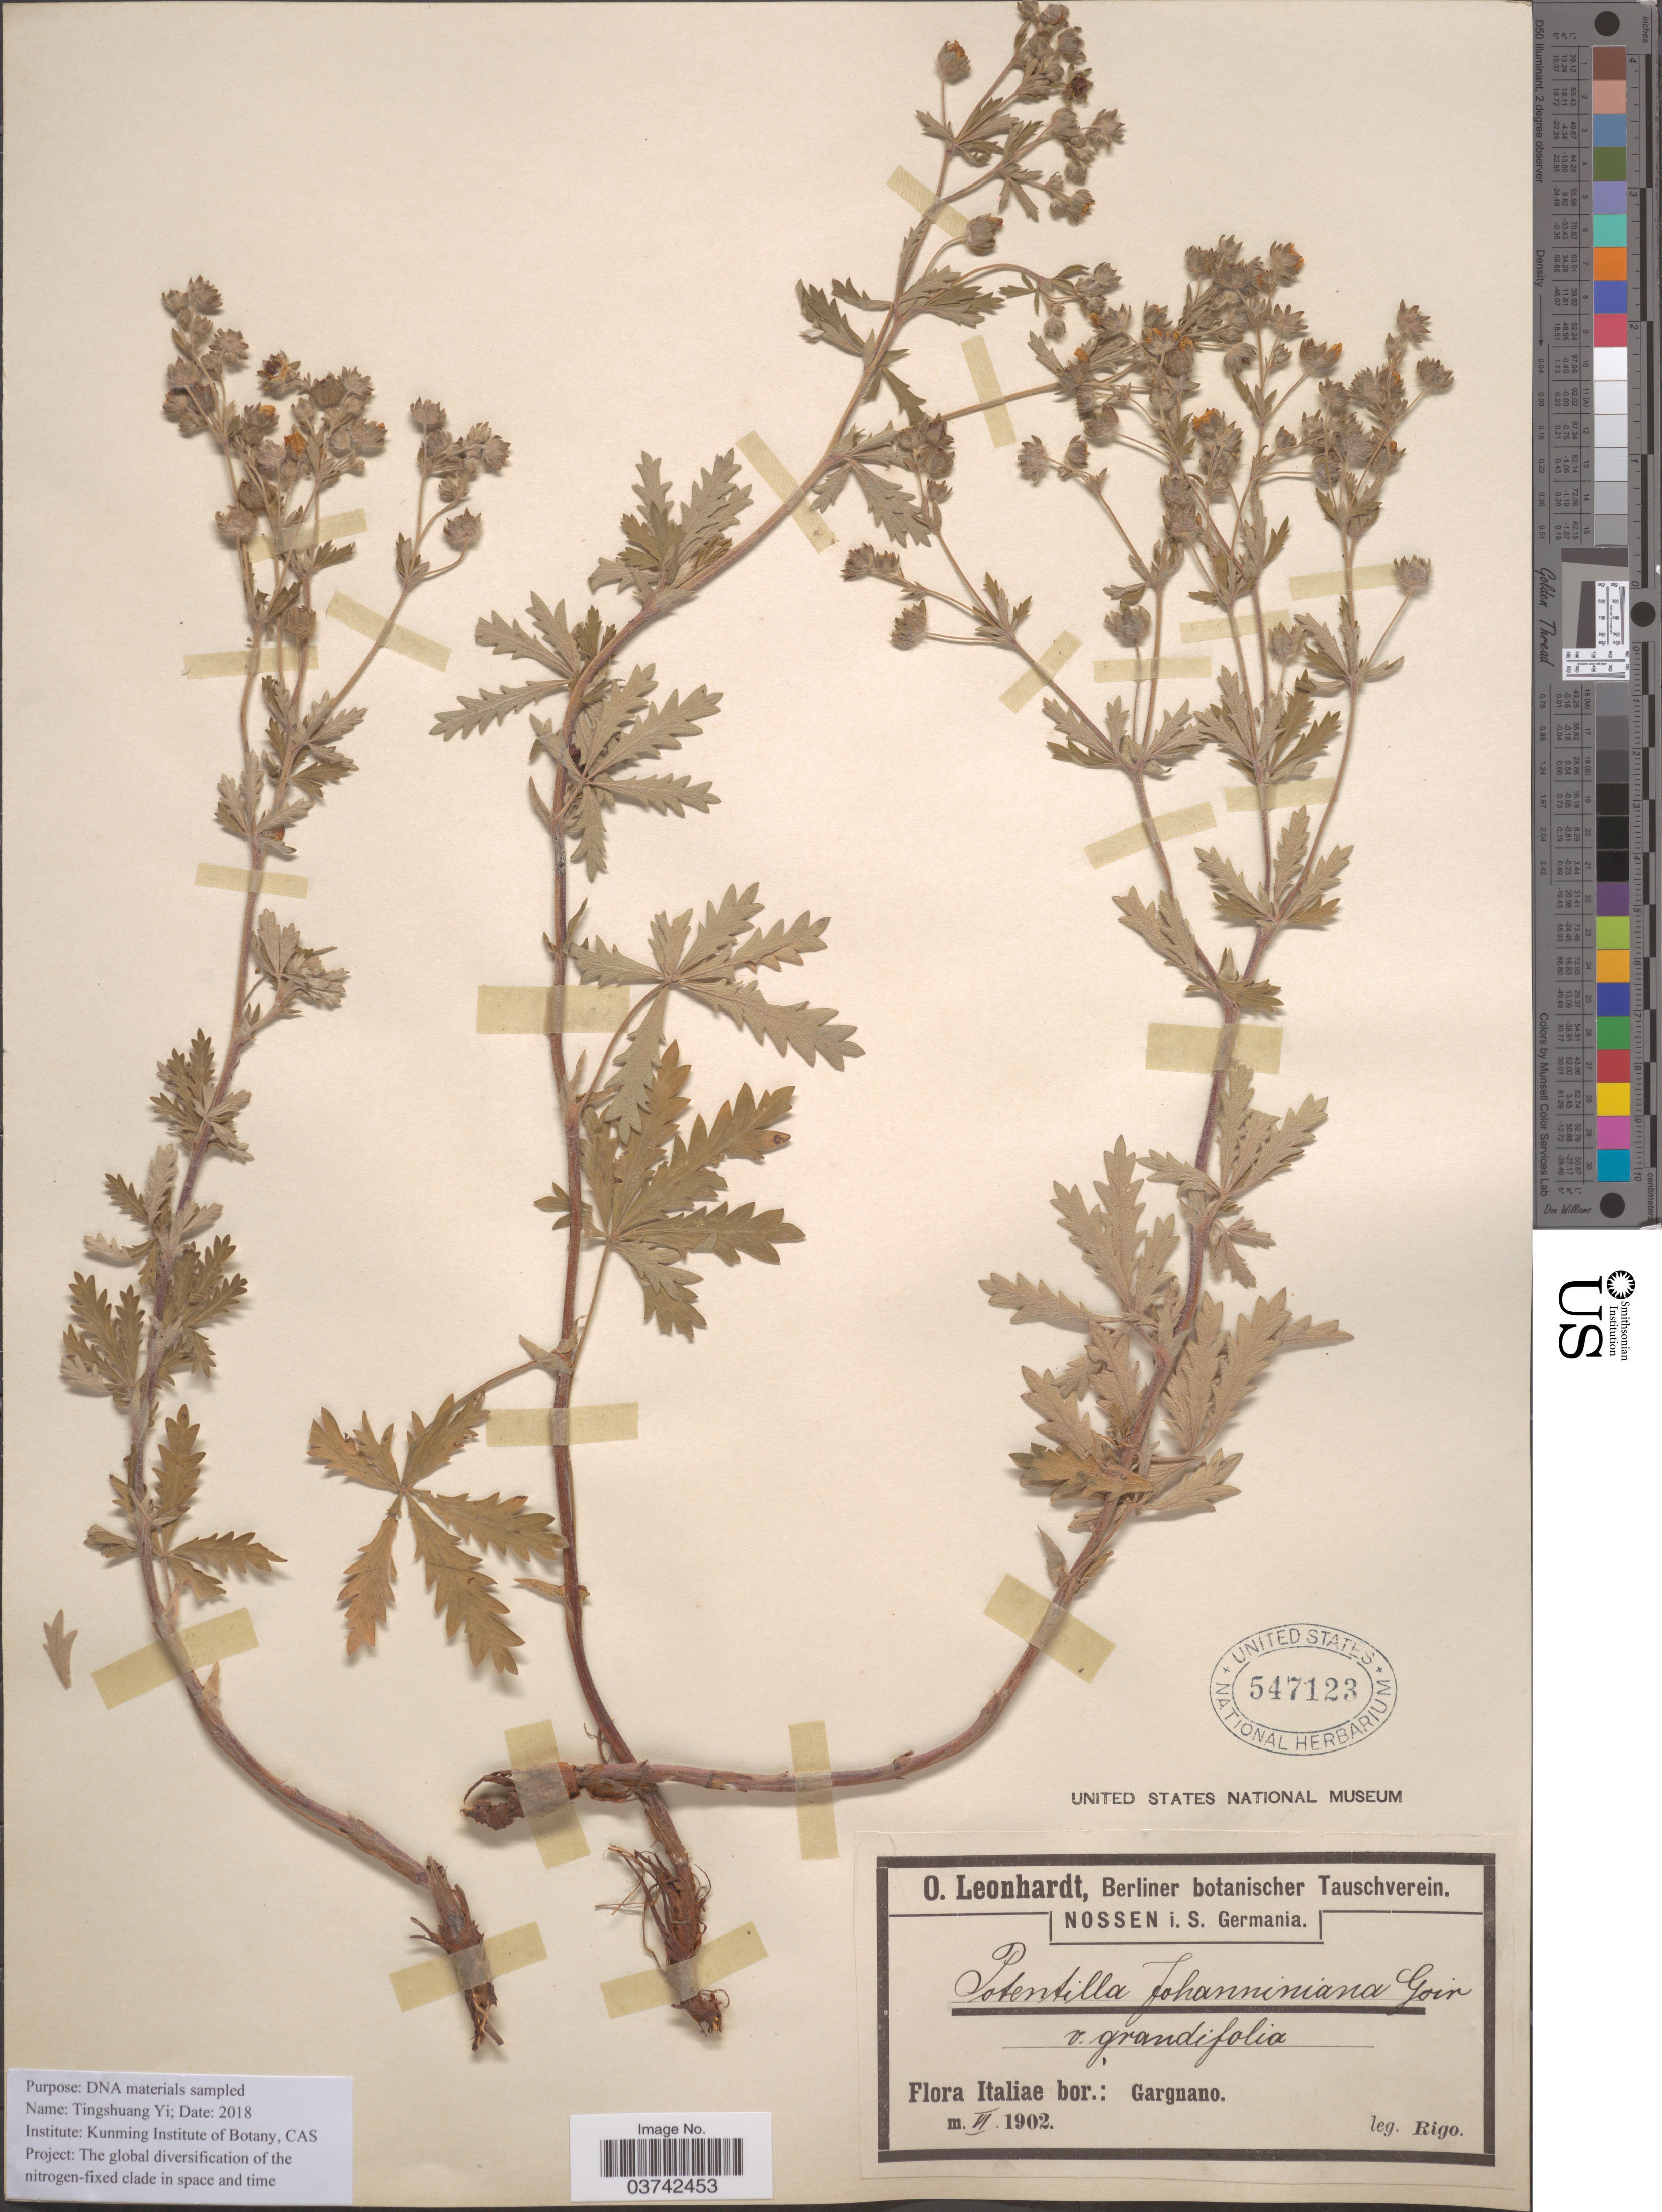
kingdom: Plantae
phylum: Tracheophyta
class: Magnoliopsida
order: Rosales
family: Rosaceae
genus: Potentilla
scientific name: Potentilla johanniniana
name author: Goiran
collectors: -- Rigo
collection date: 1902-06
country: Italy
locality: Italiae bor.: Gargnano.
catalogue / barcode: US 547123